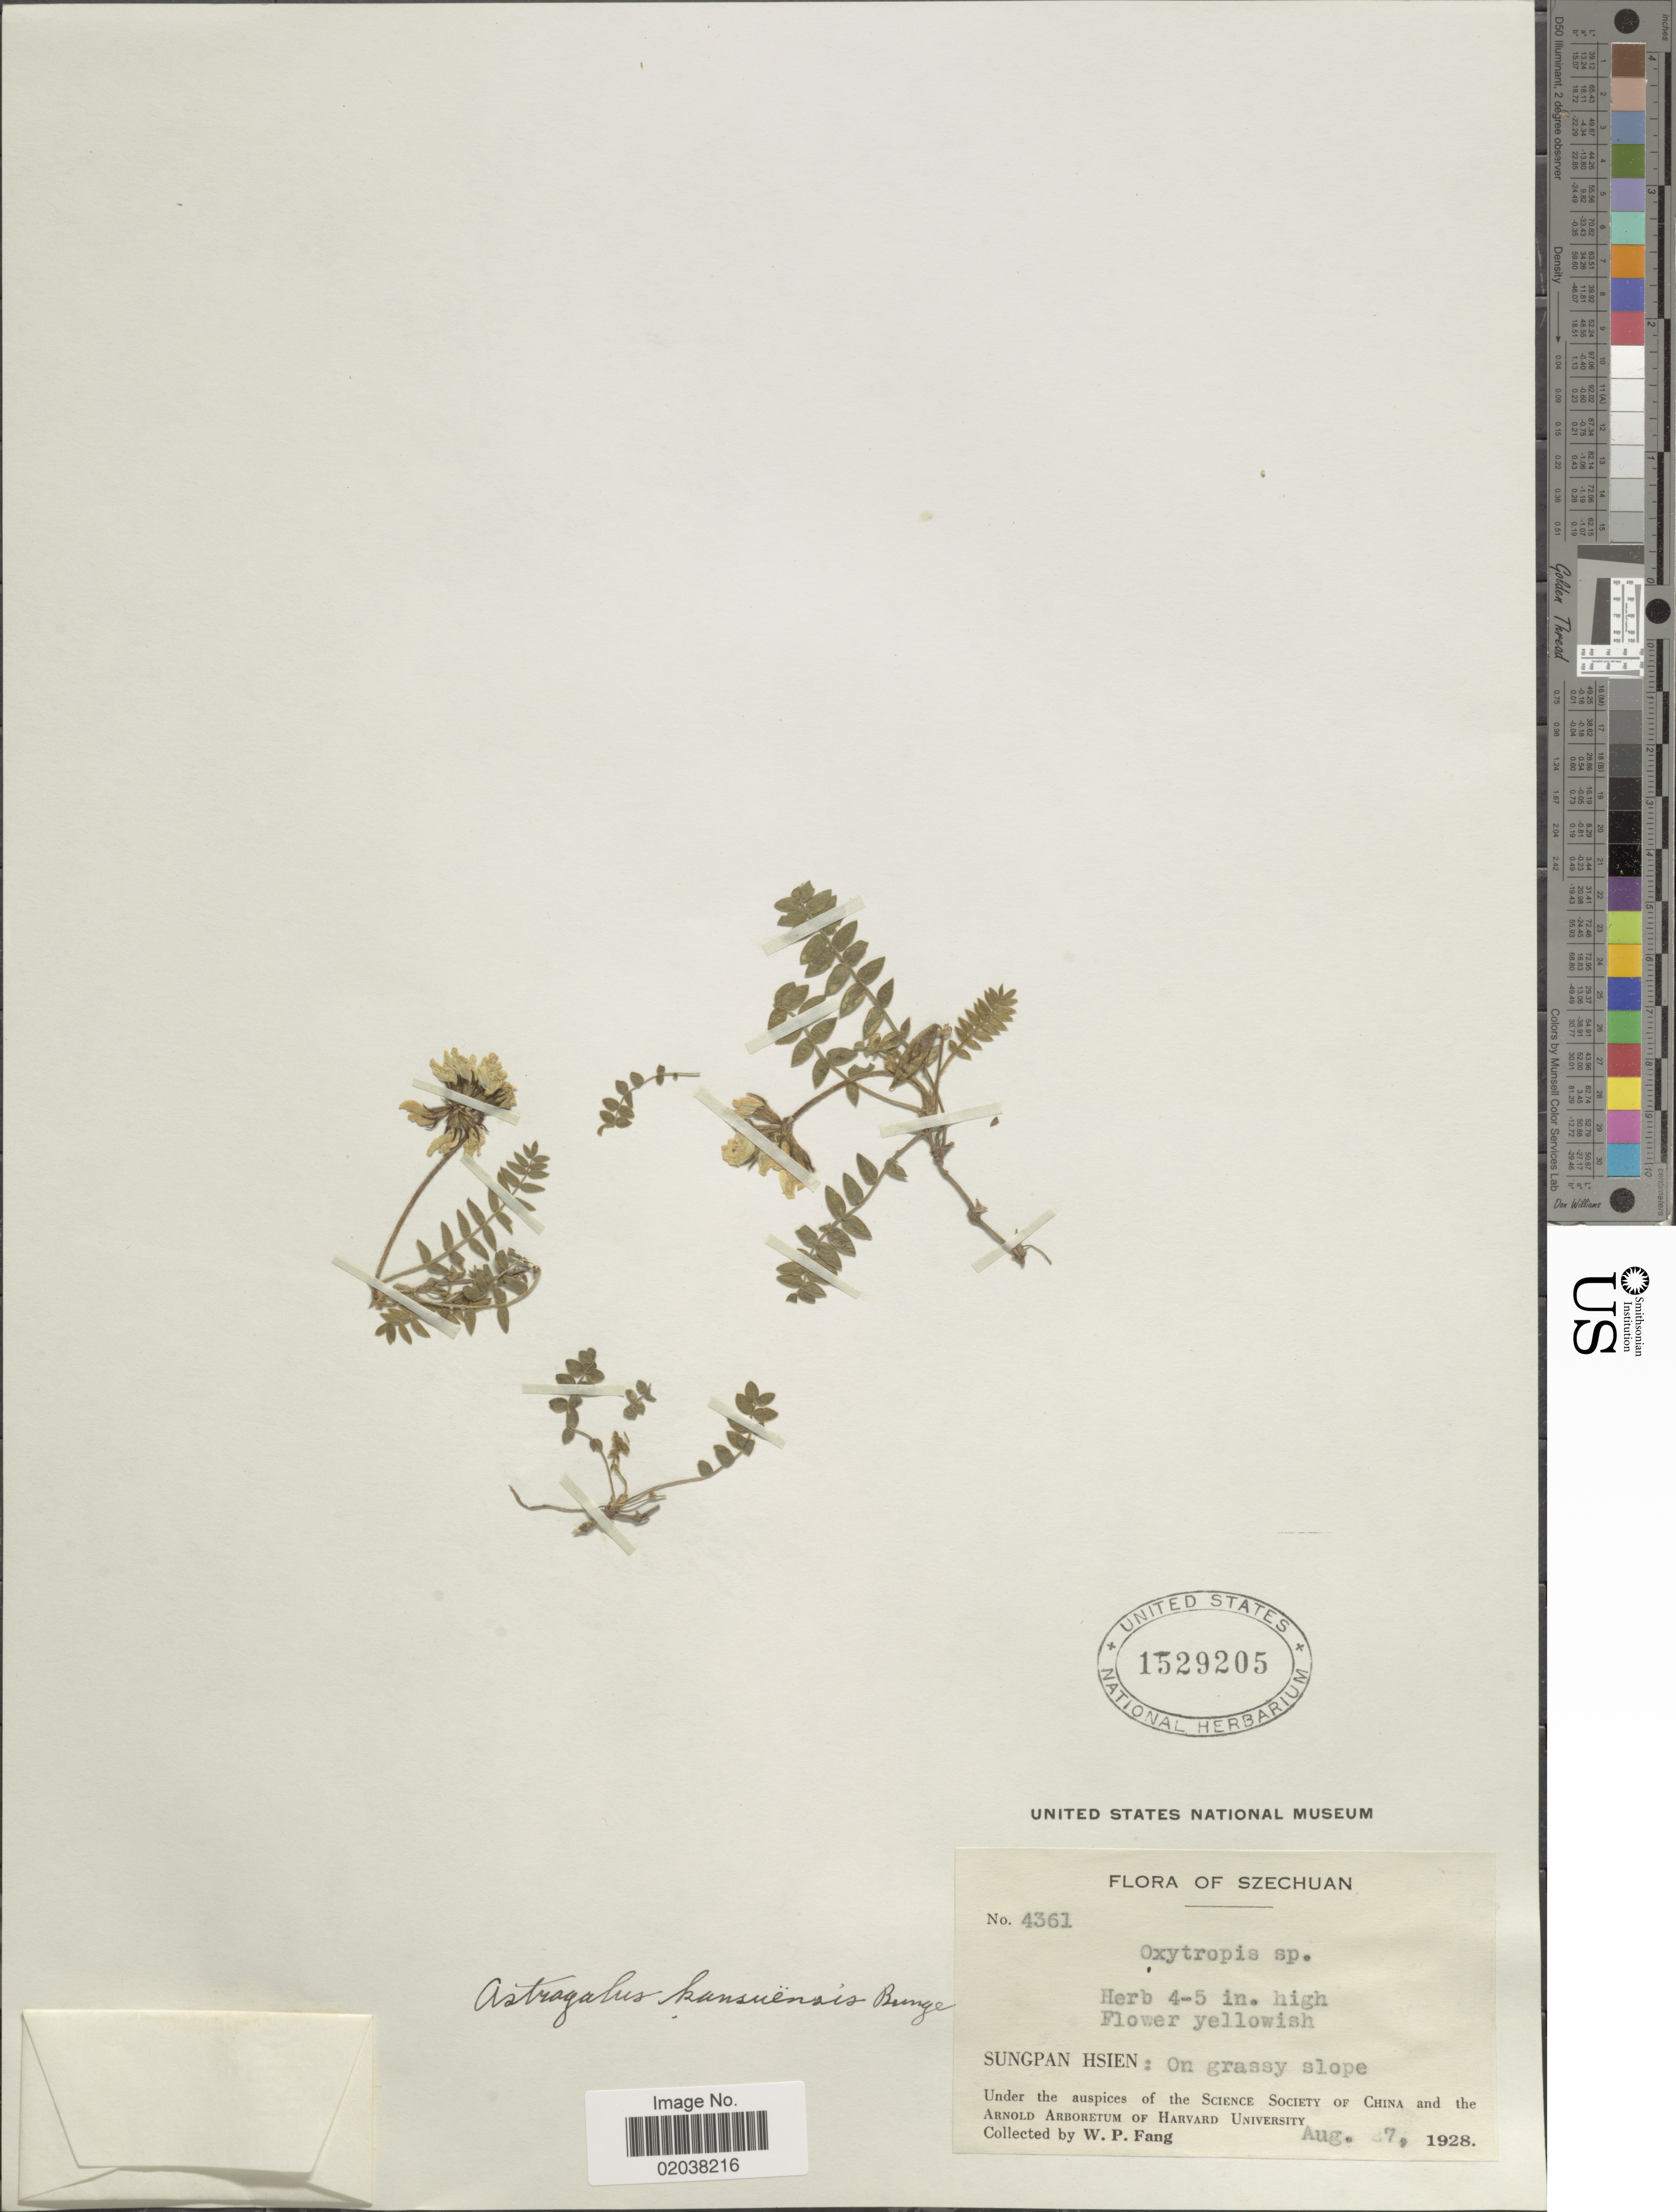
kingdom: Plantae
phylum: Tracheophyta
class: Magnoliopsida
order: Fabales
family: Fabaceae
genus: Astragalus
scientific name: Astragalus kansuënsis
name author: Bunge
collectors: W. P. Fang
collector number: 4361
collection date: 1928-08-27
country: China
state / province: Sichuan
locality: Sungpan Hsien: on grassy slope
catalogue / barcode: US 1529205